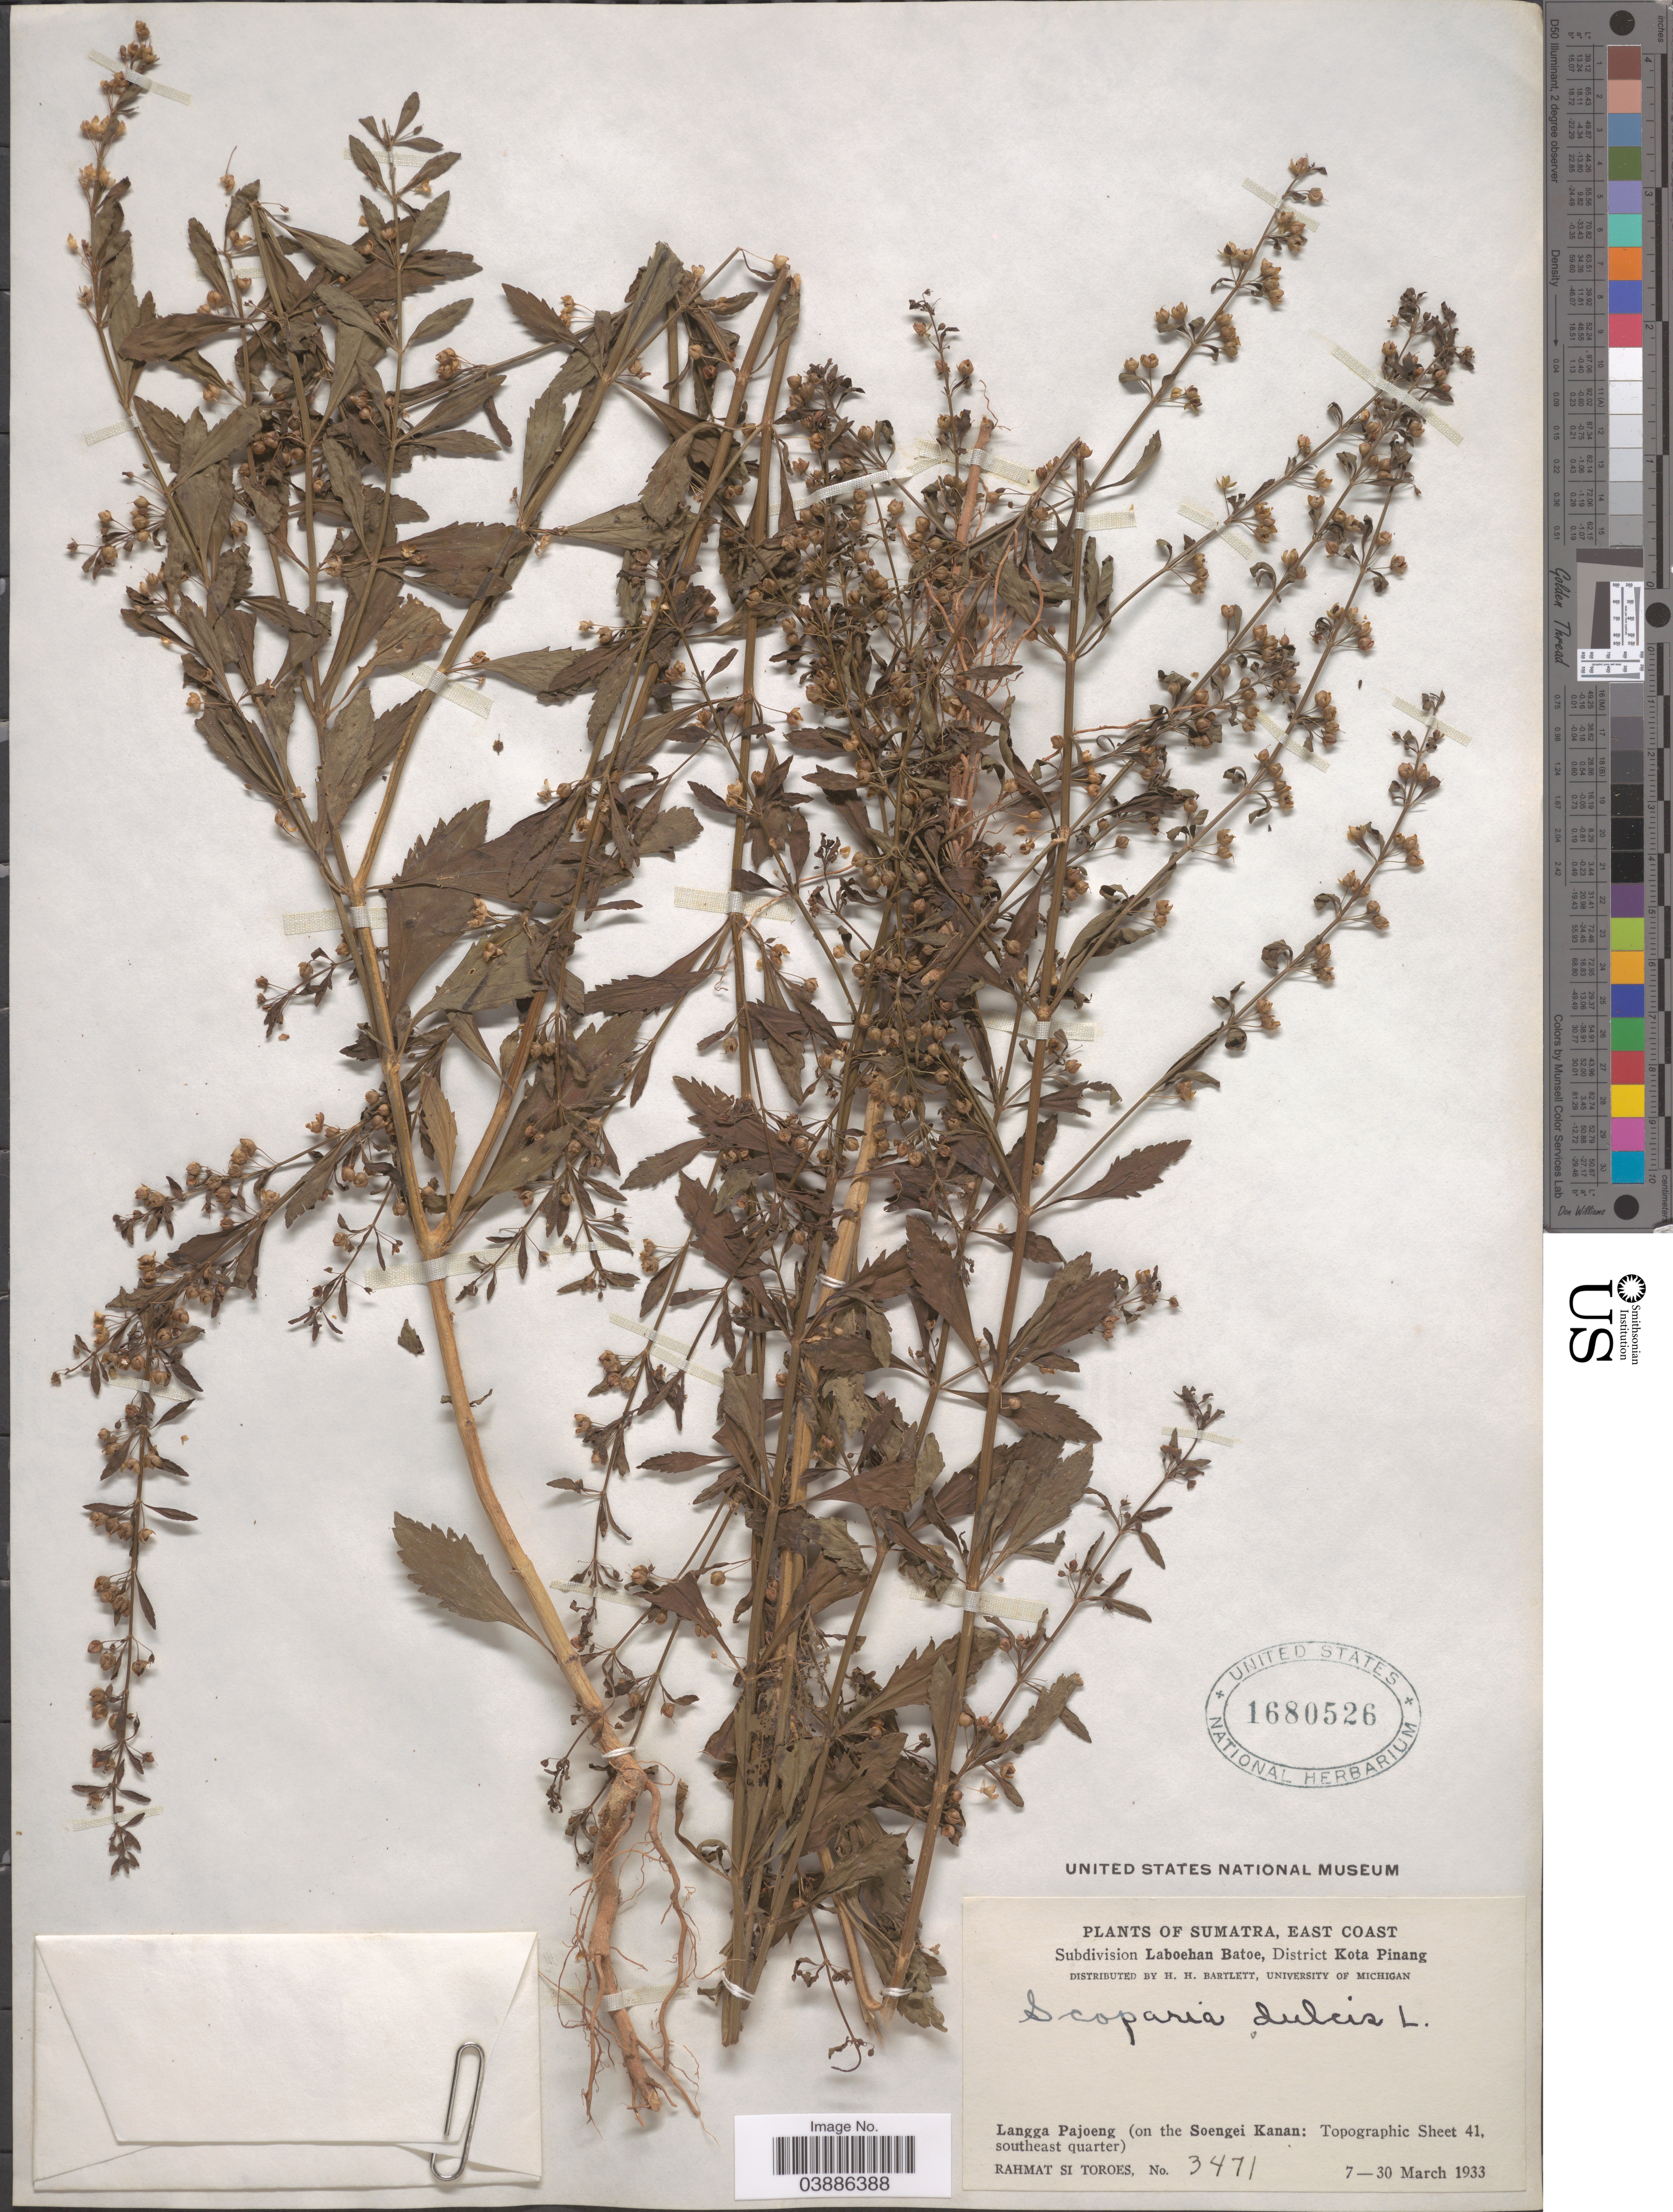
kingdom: Plantae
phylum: Tracheophyta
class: Magnoliopsida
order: Lamiales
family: Plantaginaceae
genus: Scoparia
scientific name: Scoparia dulcis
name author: L.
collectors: Rahmat Si Boeea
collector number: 3471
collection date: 1933-03-07/1933-03-30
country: Indonesia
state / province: Sumatra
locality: East Coast. Subdivision Laboehan Batoe, District Kota Pinang. Langga Pajoeng (on the Soengei Kanan: Topographic Sheet 41, southeast quarter).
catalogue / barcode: US 1680526